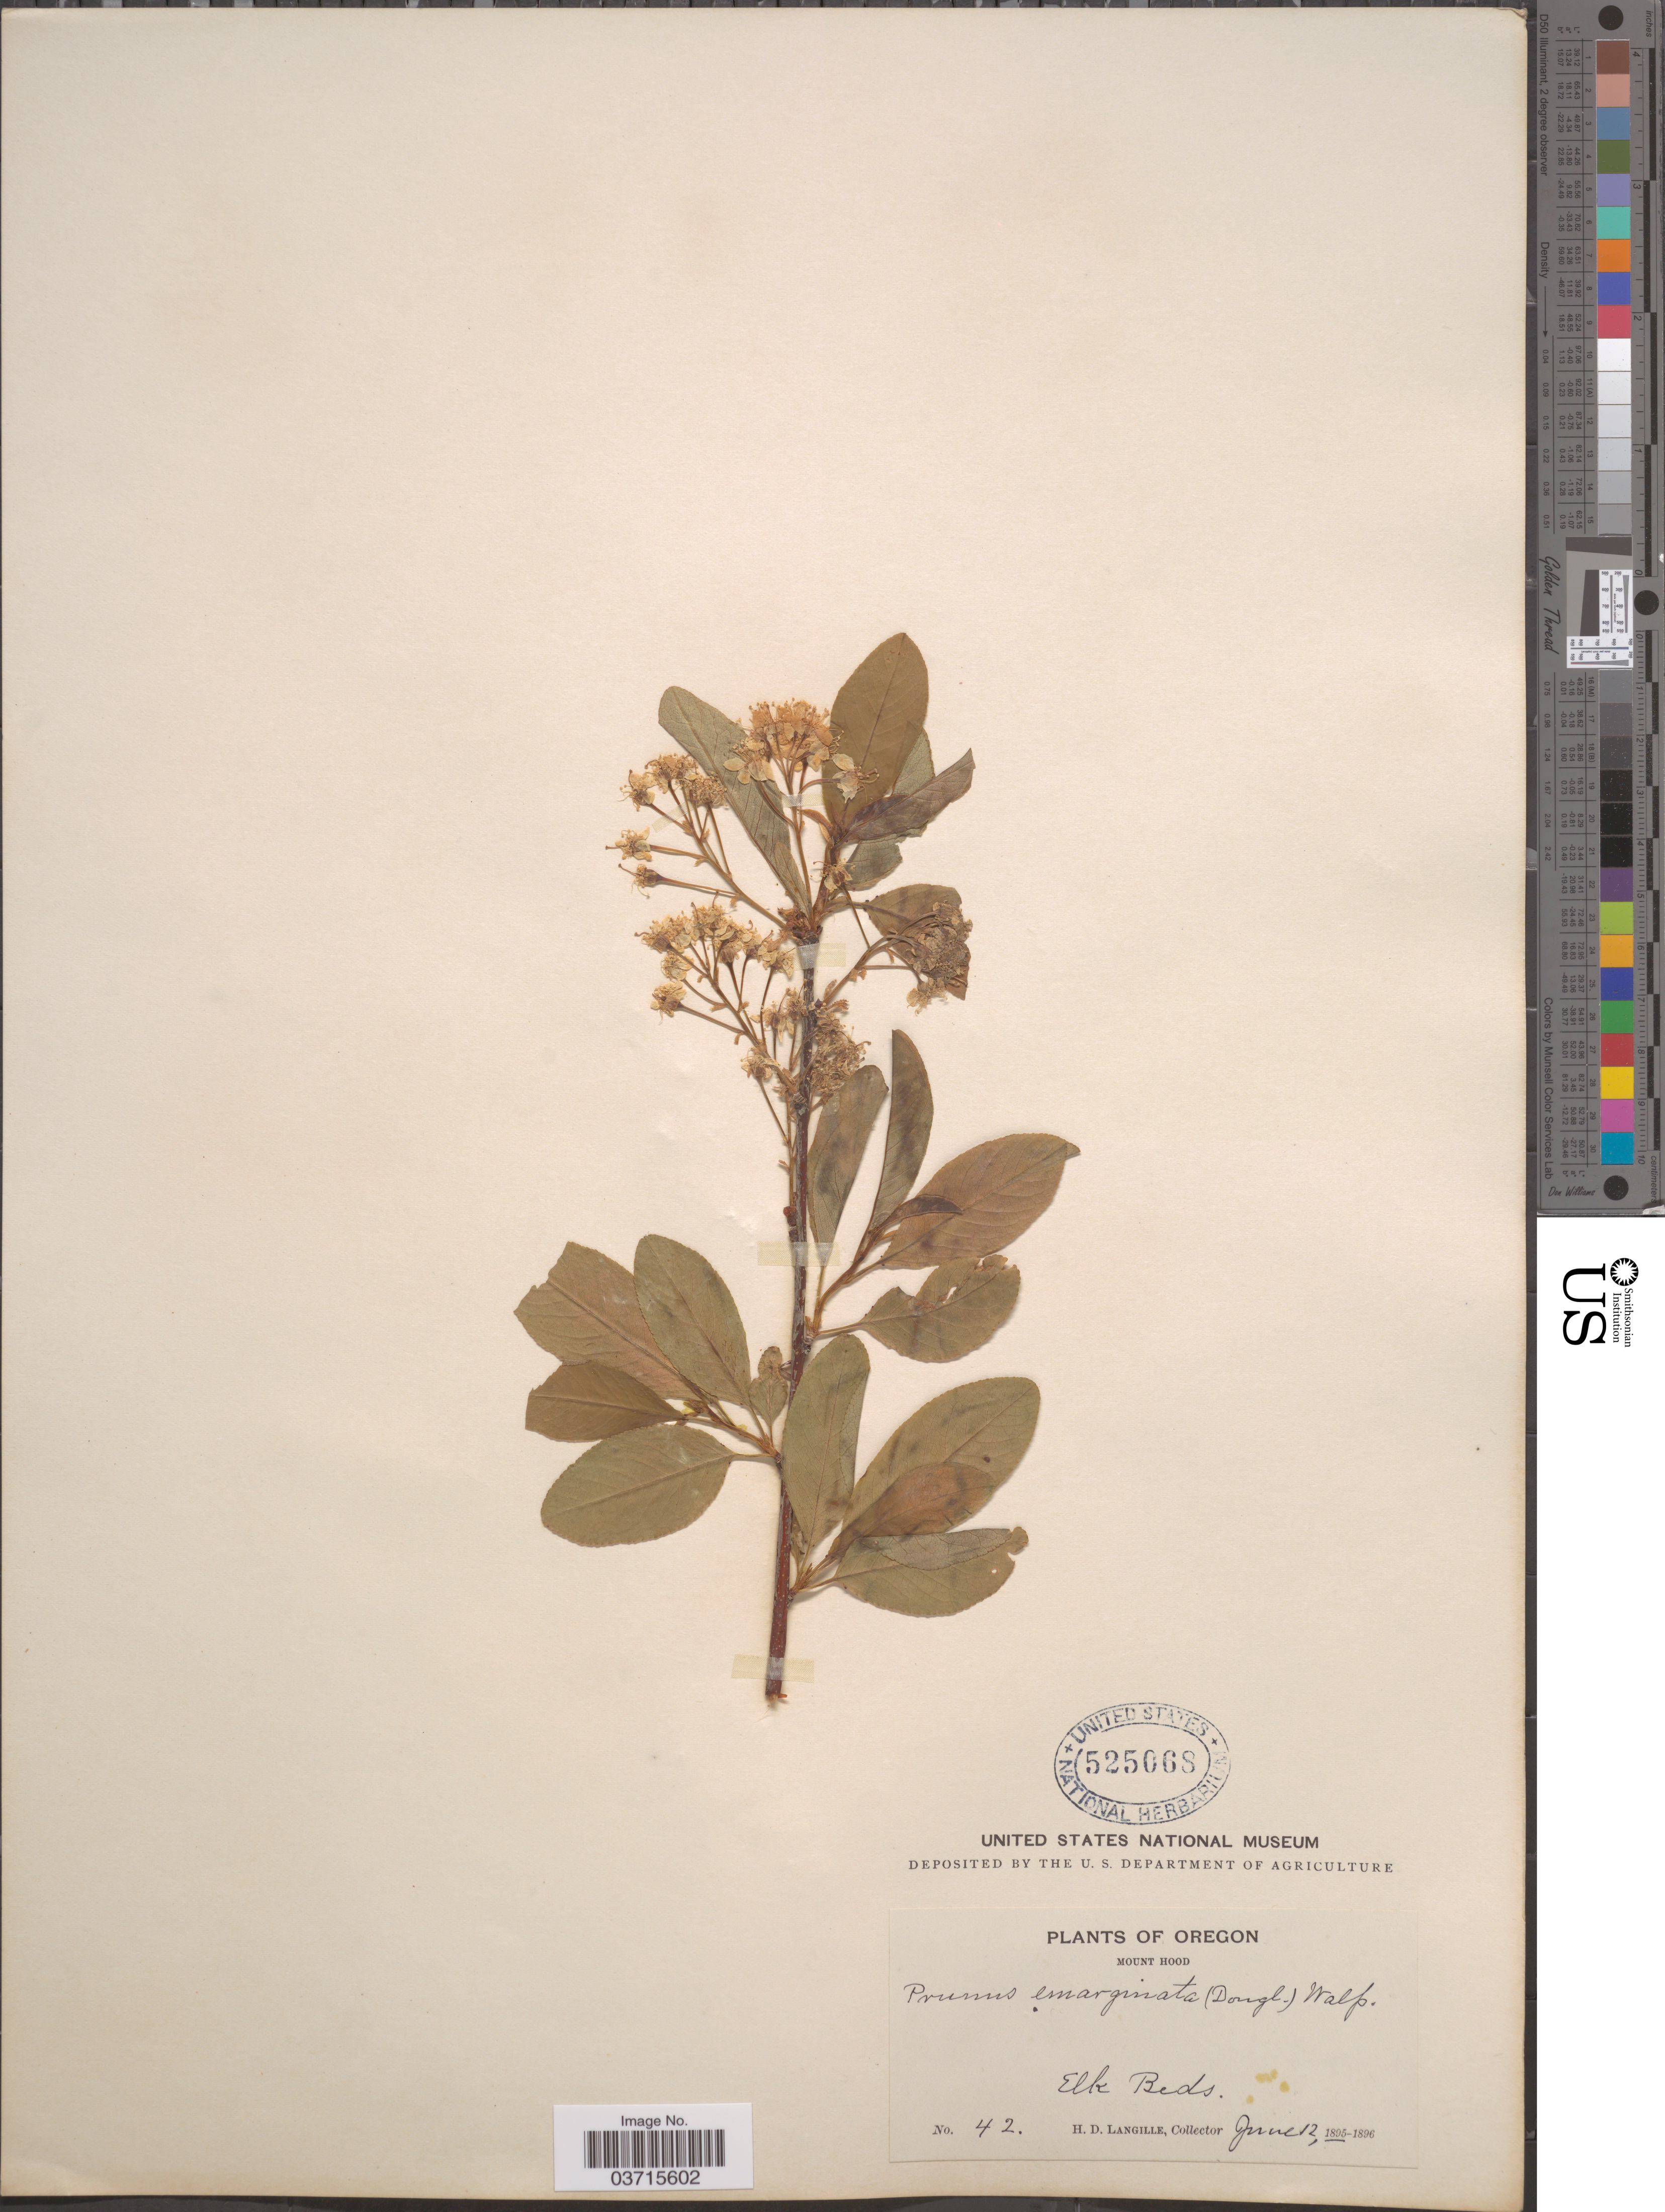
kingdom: Plantae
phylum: Tracheophyta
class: Magnoliopsida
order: Rosales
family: Rosaceae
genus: Prunus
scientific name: Prunus emarginata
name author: (Douglas ex Hook.) Eaton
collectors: H. Langille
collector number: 42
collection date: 1895-06-12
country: United States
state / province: Oregon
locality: Mount Hood, Elk Beds.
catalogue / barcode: US 525068